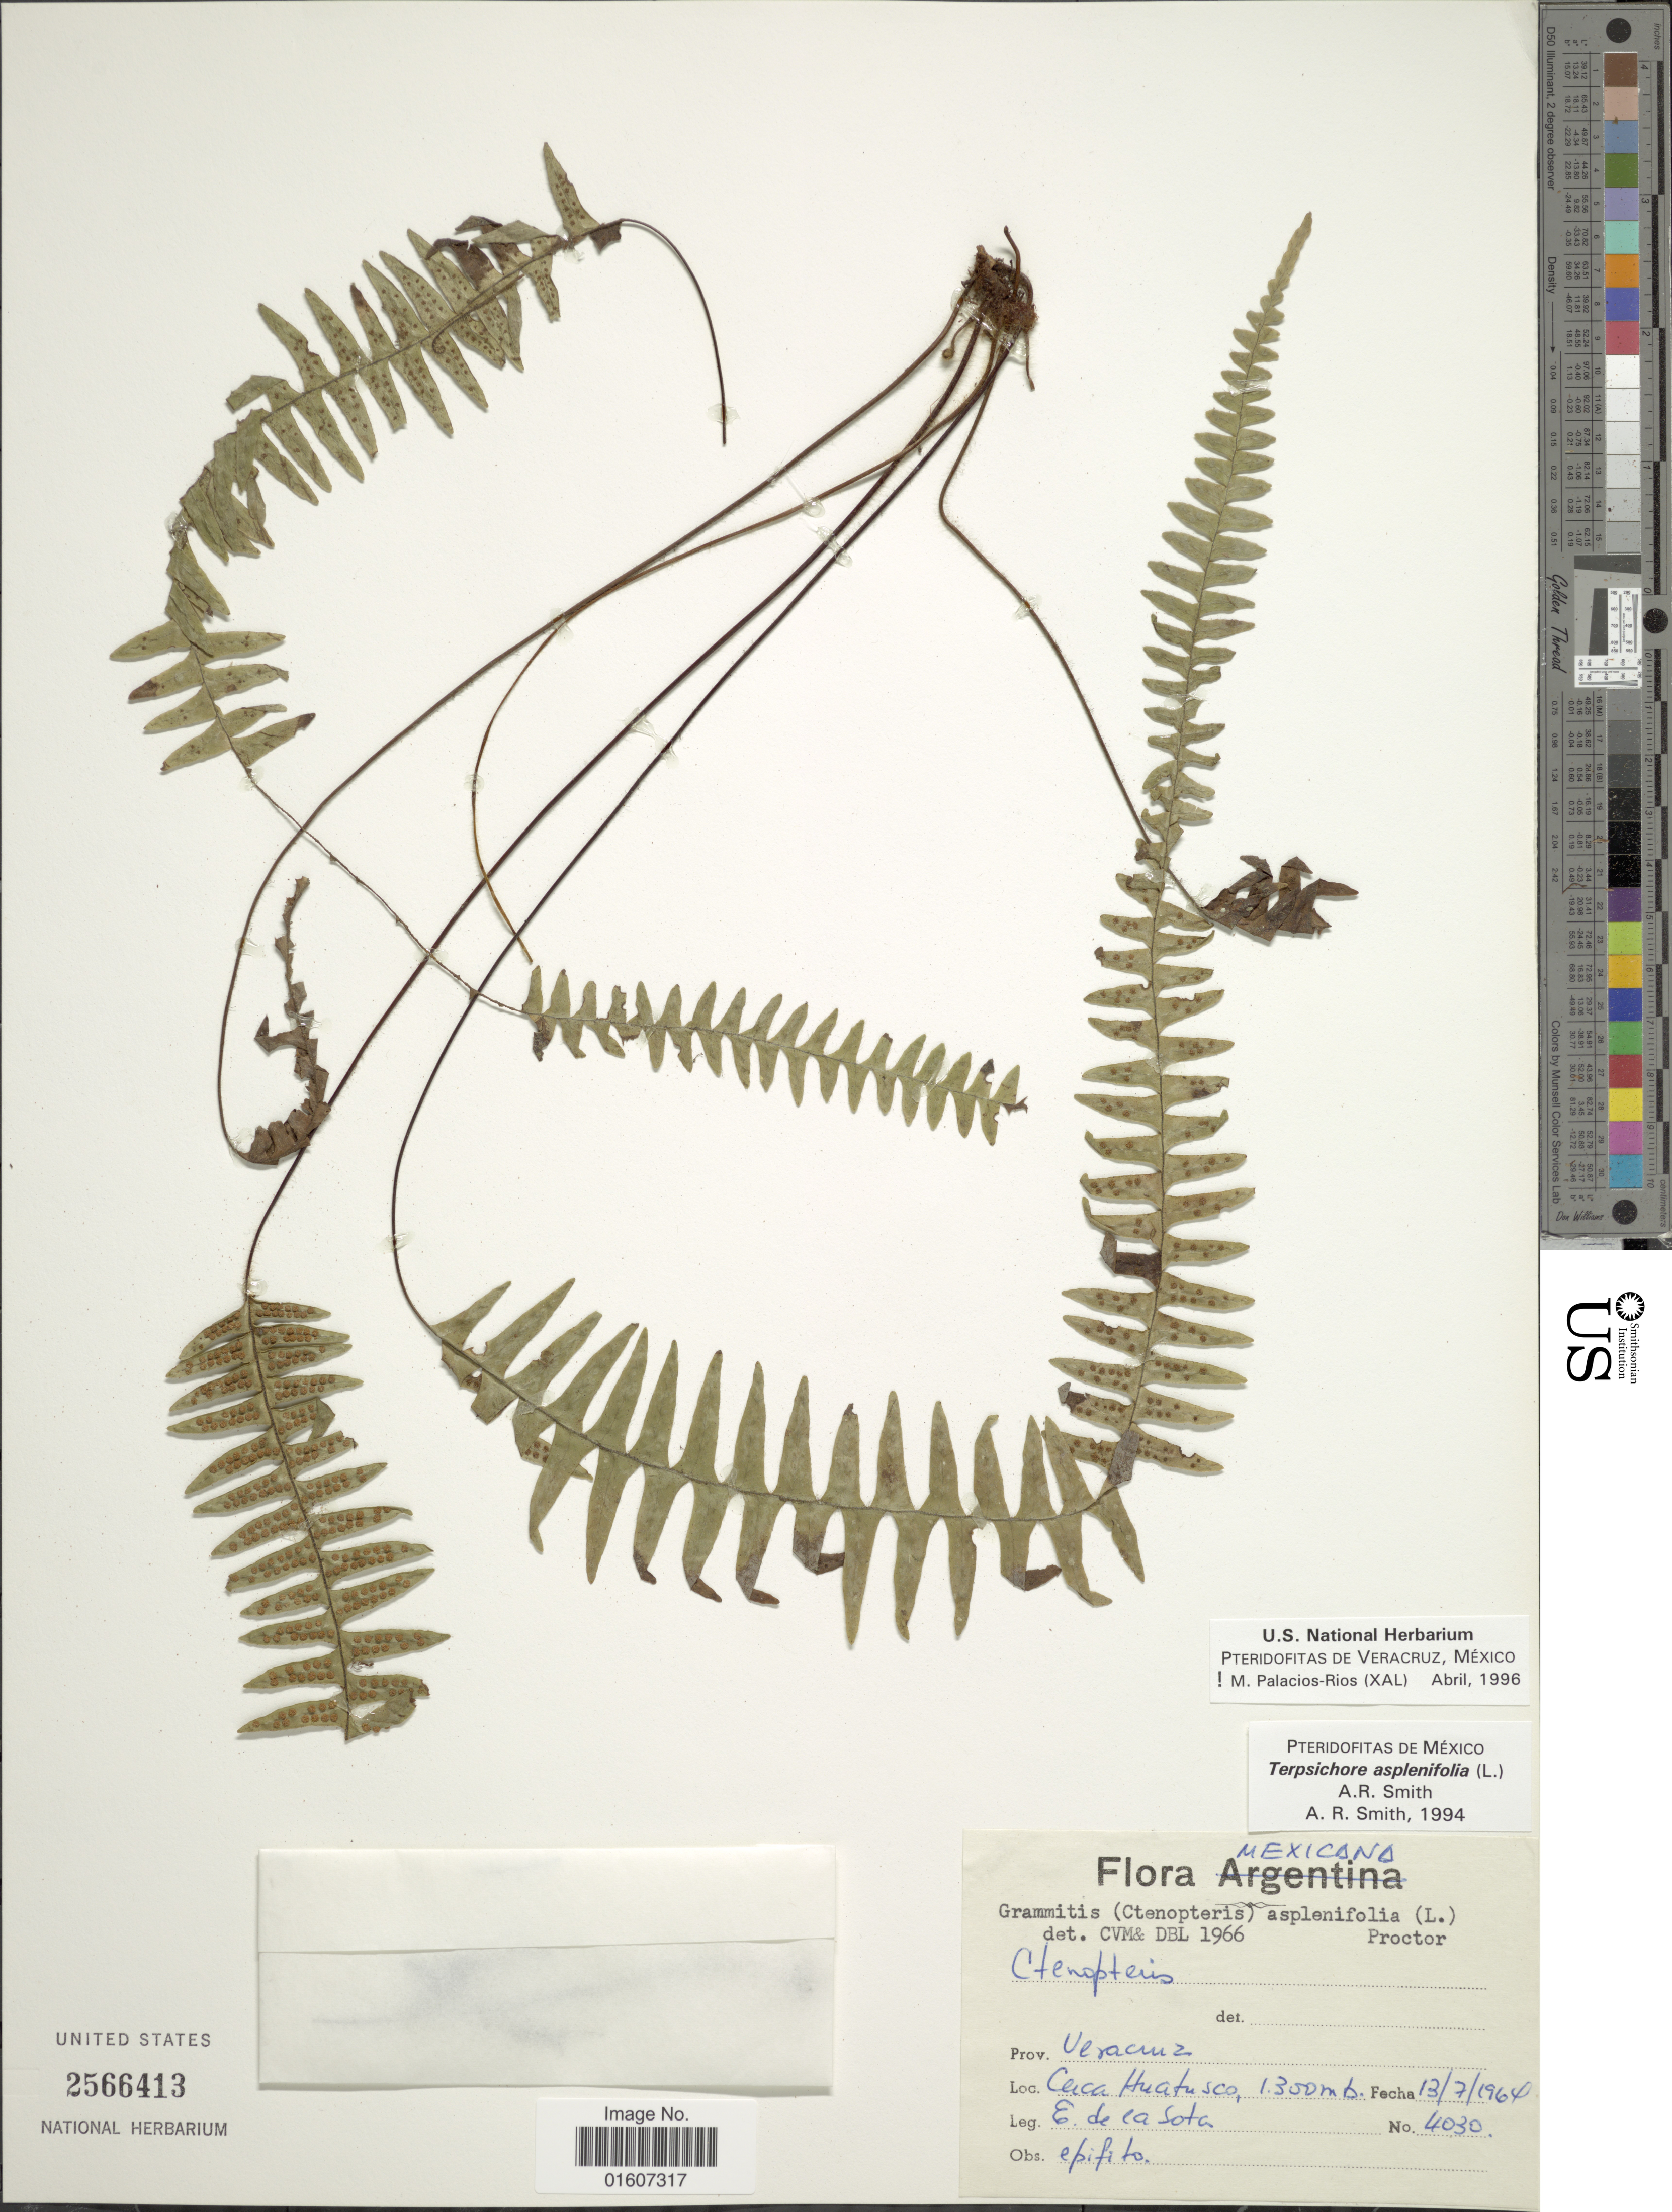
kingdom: Plantae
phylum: Tracheophyta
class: Polypodiopsida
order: Polypodiales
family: Polypodiaceae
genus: Terpsichore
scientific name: Terpsichore asplenifolia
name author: (L.) A.R. Sm.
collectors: E. R. de la Sota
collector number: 4030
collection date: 1964-07-13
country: Mexico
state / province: Veracruz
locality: Cerca Huatusco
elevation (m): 1300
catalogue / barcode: US 2566413